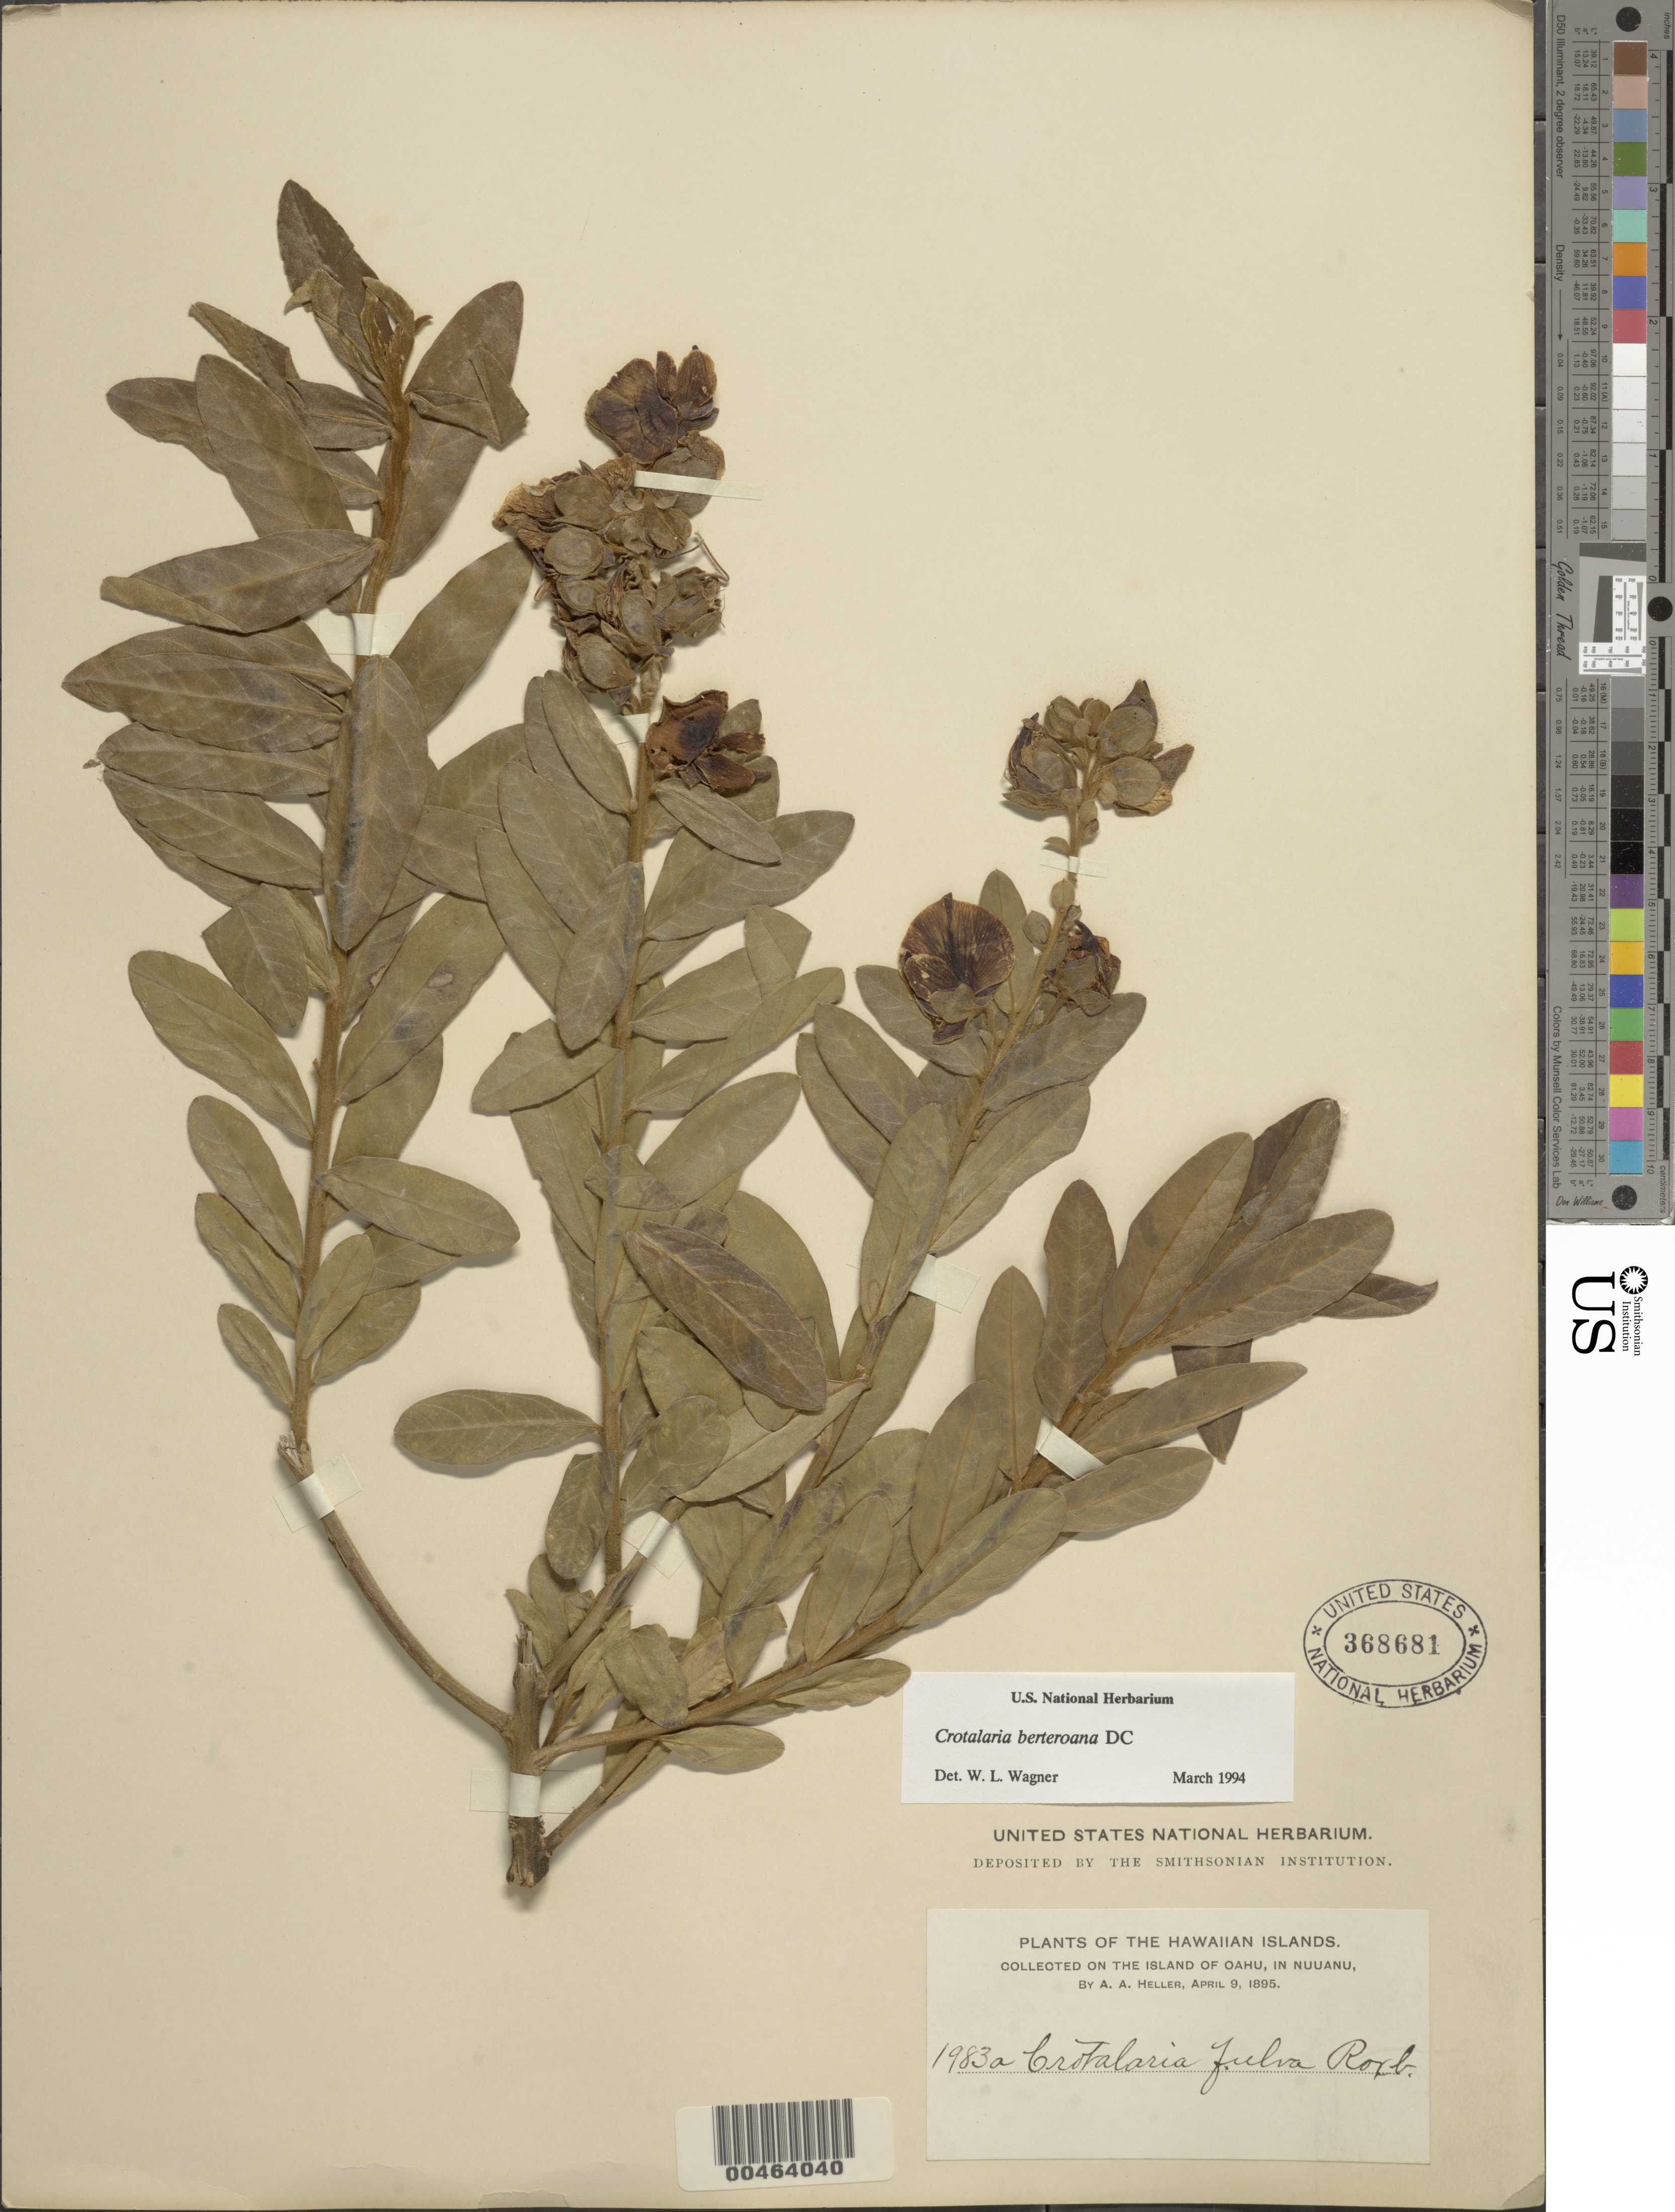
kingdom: Plantae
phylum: Tracheophyta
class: Magnoliopsida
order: Fabales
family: Fabaceae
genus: Crotalaria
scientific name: Crotalaria berteroana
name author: DC.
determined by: Wagner, W. L., (BOT), Smithsonian Institution - National Museum of Natural History (UNITED STATES)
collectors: A. A. Heller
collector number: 1983a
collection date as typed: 9 Apr 1895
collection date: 1895-04-09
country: United States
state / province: Hawaii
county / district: Honolulu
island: Oahu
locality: In Nuuanu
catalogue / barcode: US 368681